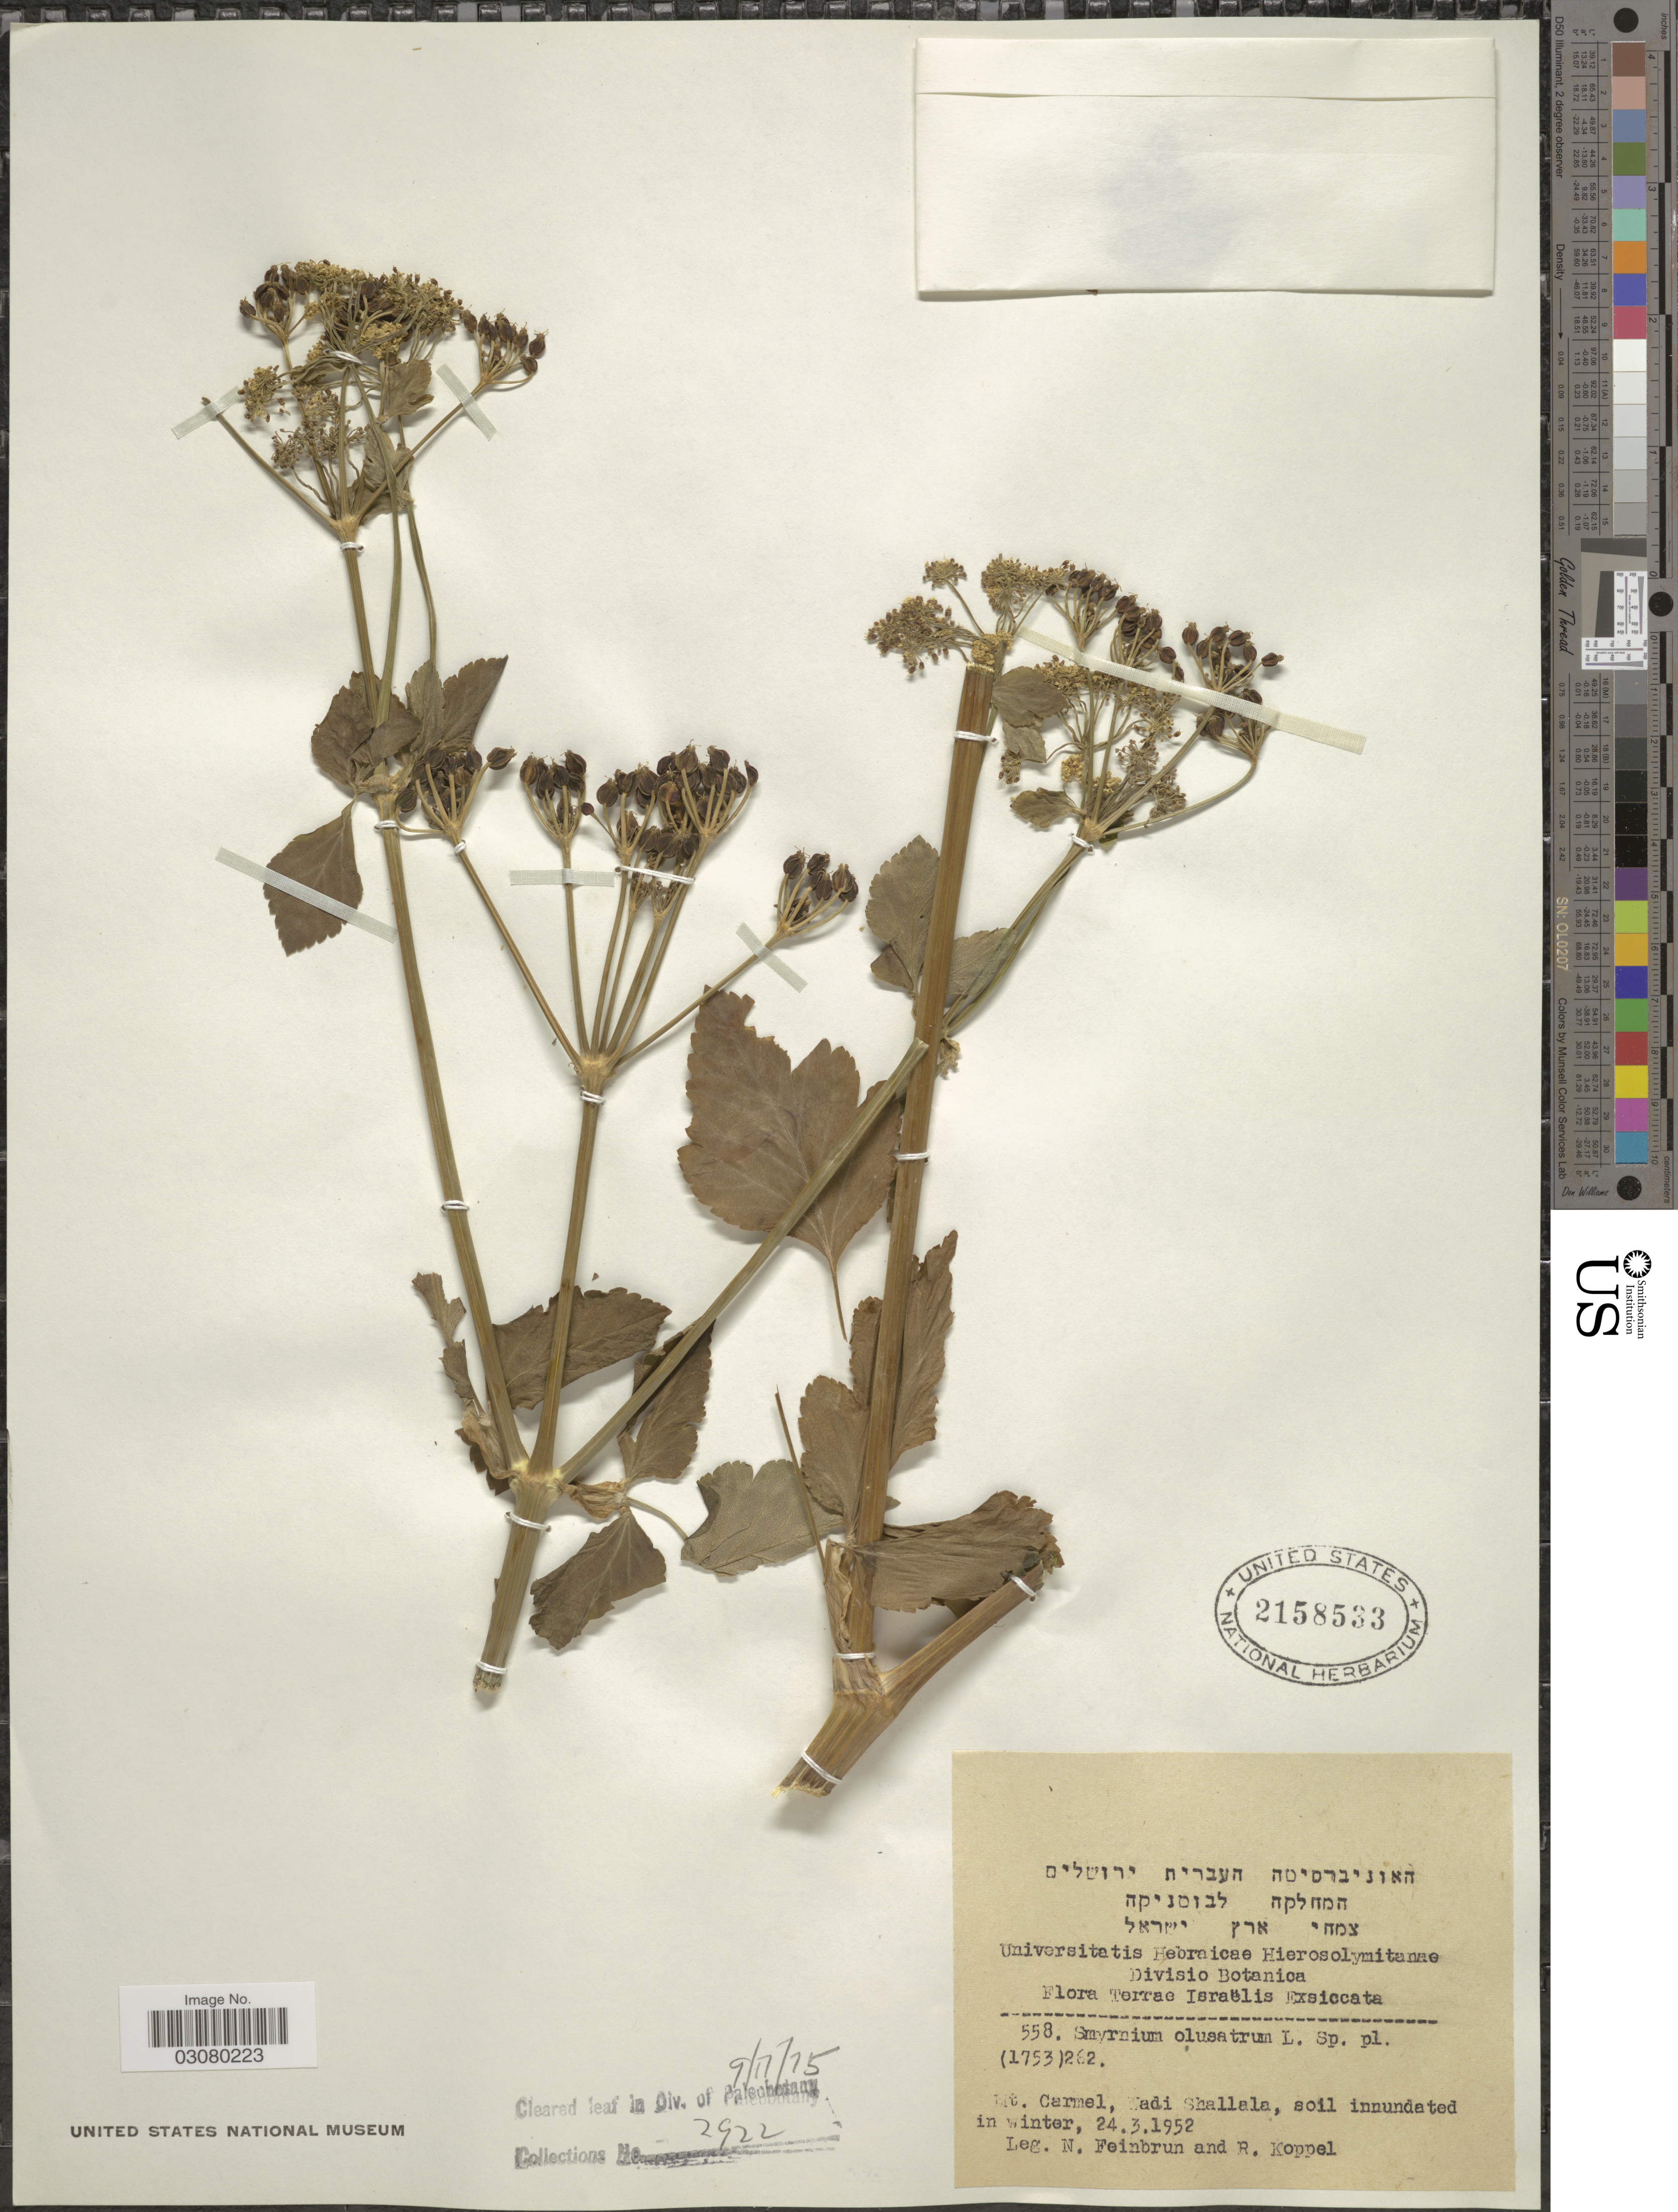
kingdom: Plantae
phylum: Tracheophyta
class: Magnoliopsida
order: Apiales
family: Apiaceae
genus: Smyrnium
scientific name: Smyrnium olusatrum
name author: L.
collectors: N. Feinbrun & R. Koppel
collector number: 558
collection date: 1952-03-24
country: Israel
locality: Israëlis. Mt. Carmel, Wadi Shallala.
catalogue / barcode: US 2158533